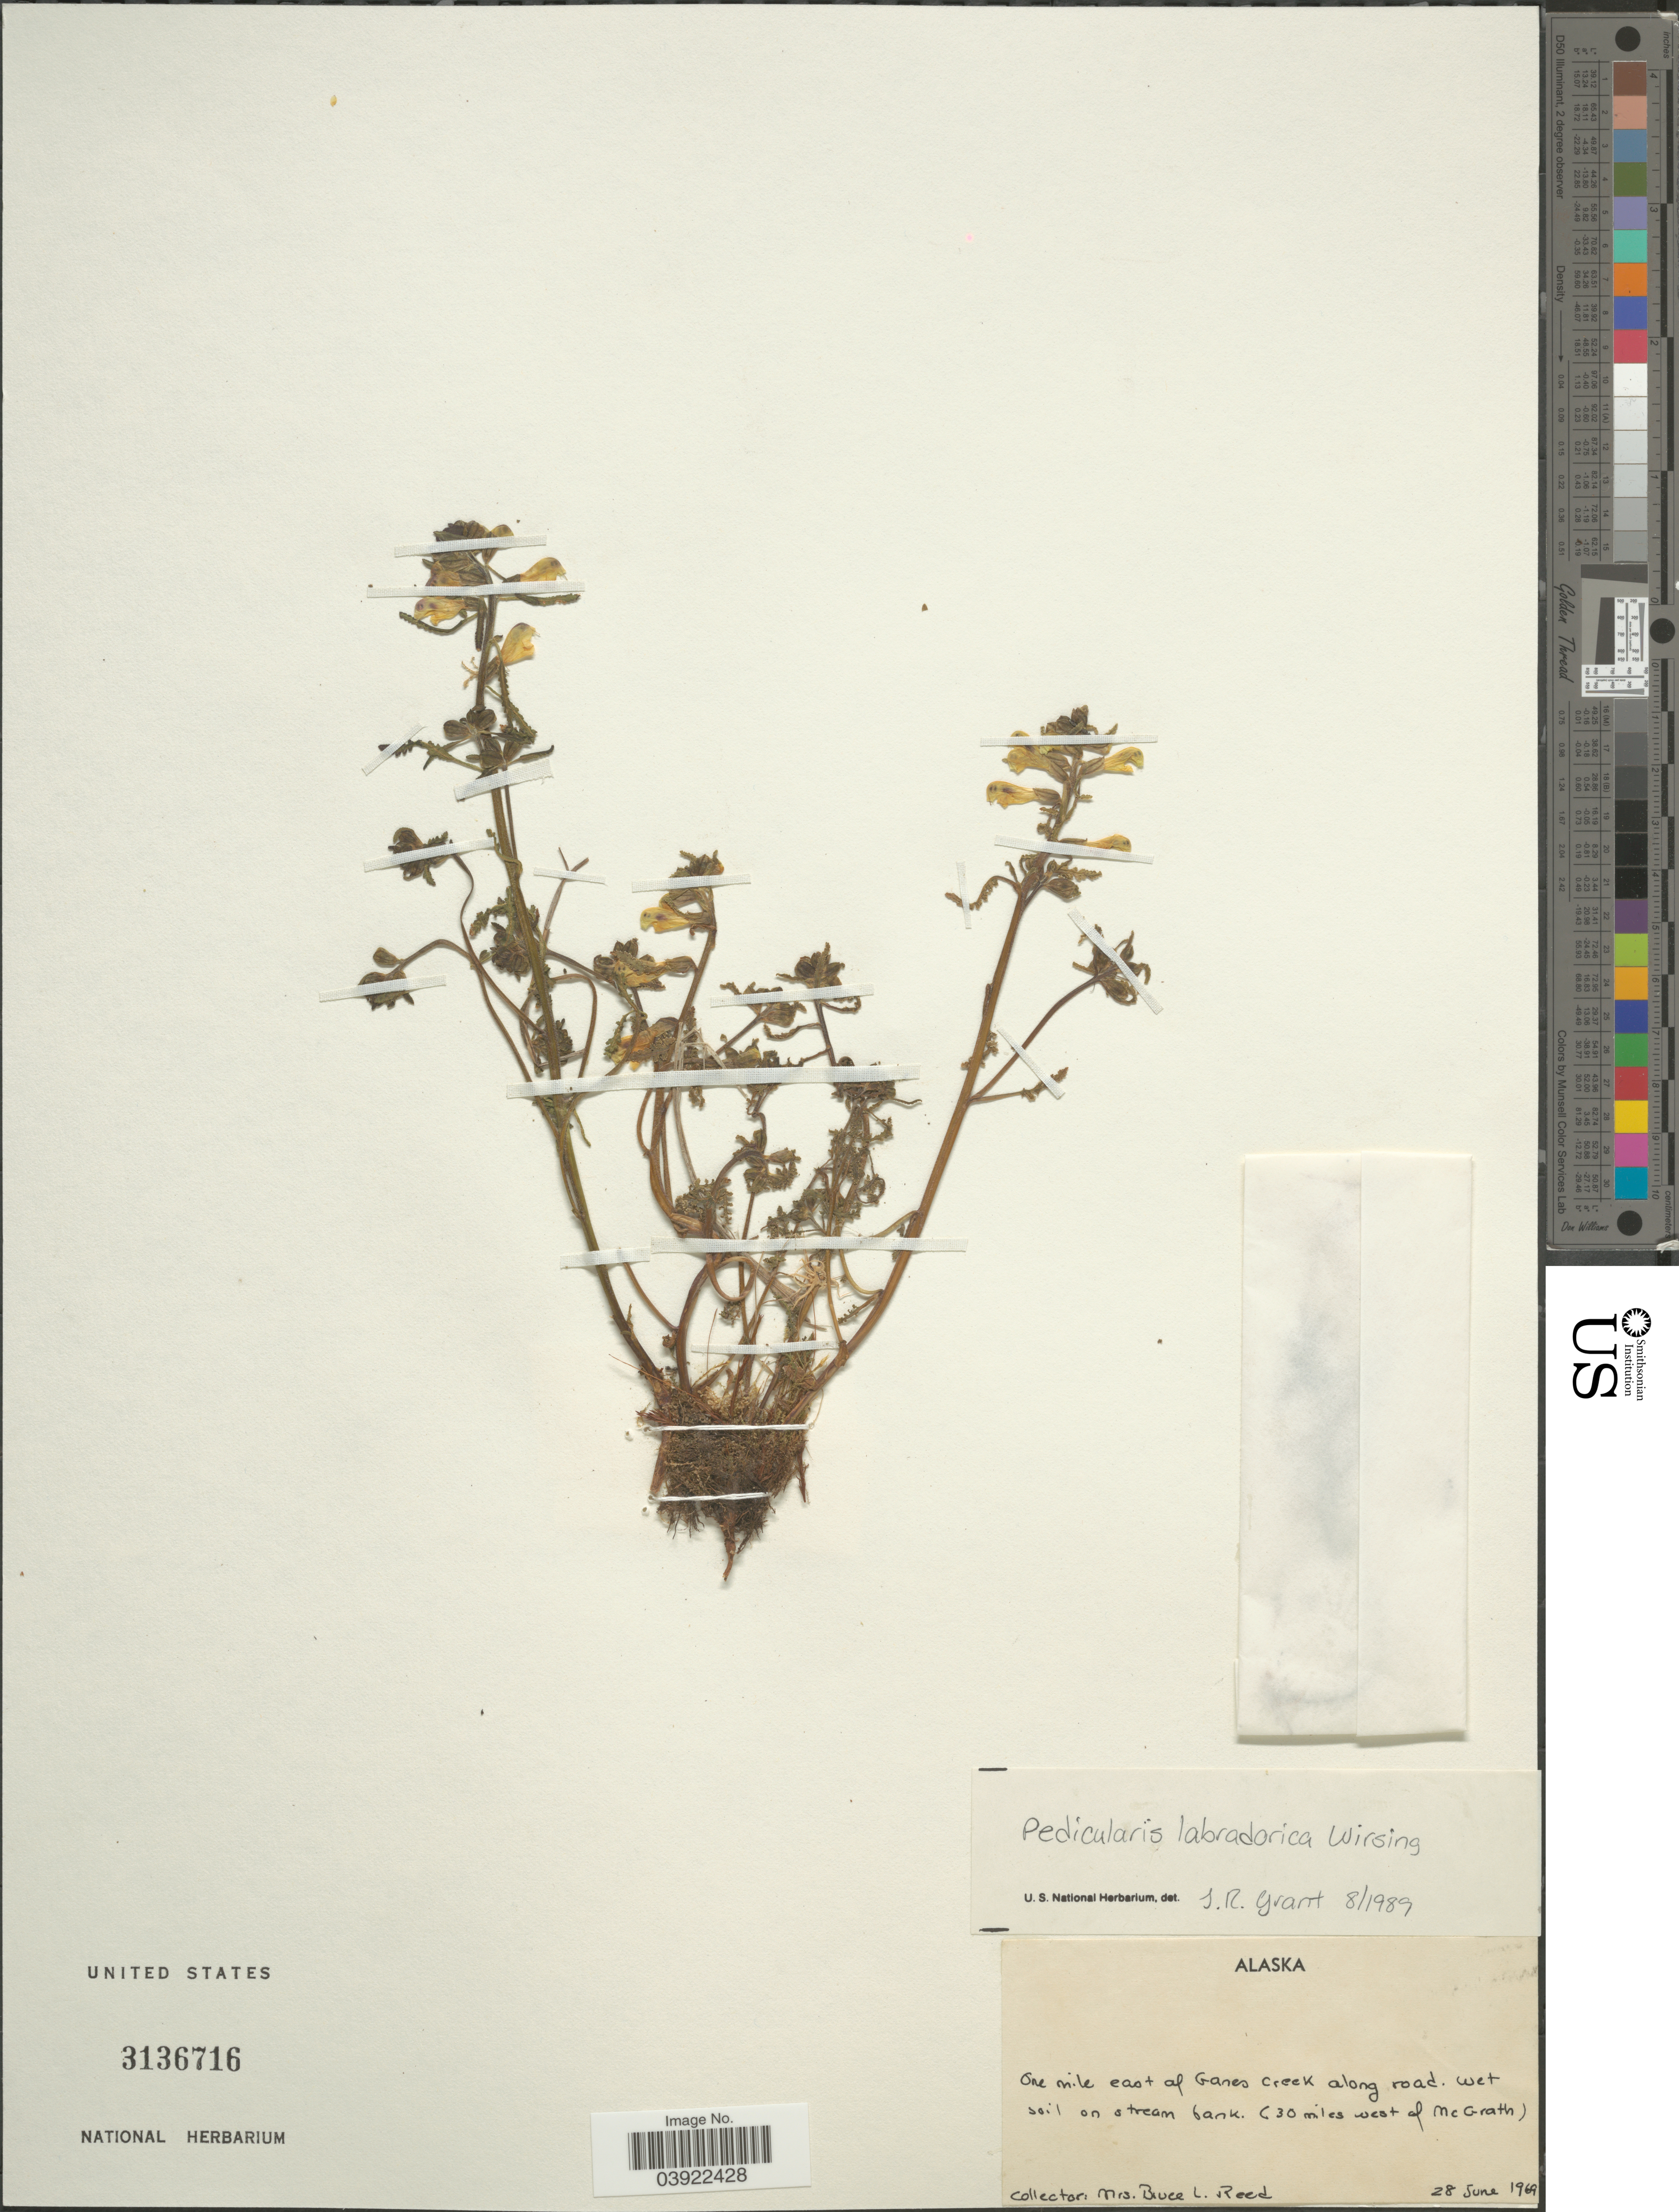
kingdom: Plantae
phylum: Tracheophyta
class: Magnoliopsida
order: Lamiales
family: Orobanchaceae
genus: Pedicularis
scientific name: Pedicularis labradorica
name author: Wirsing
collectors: B. Reed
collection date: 1969-06-28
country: United States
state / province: Alaska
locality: One mile east of Ganes Creek along road. (30 miles west of McGrath).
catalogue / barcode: US 3136716